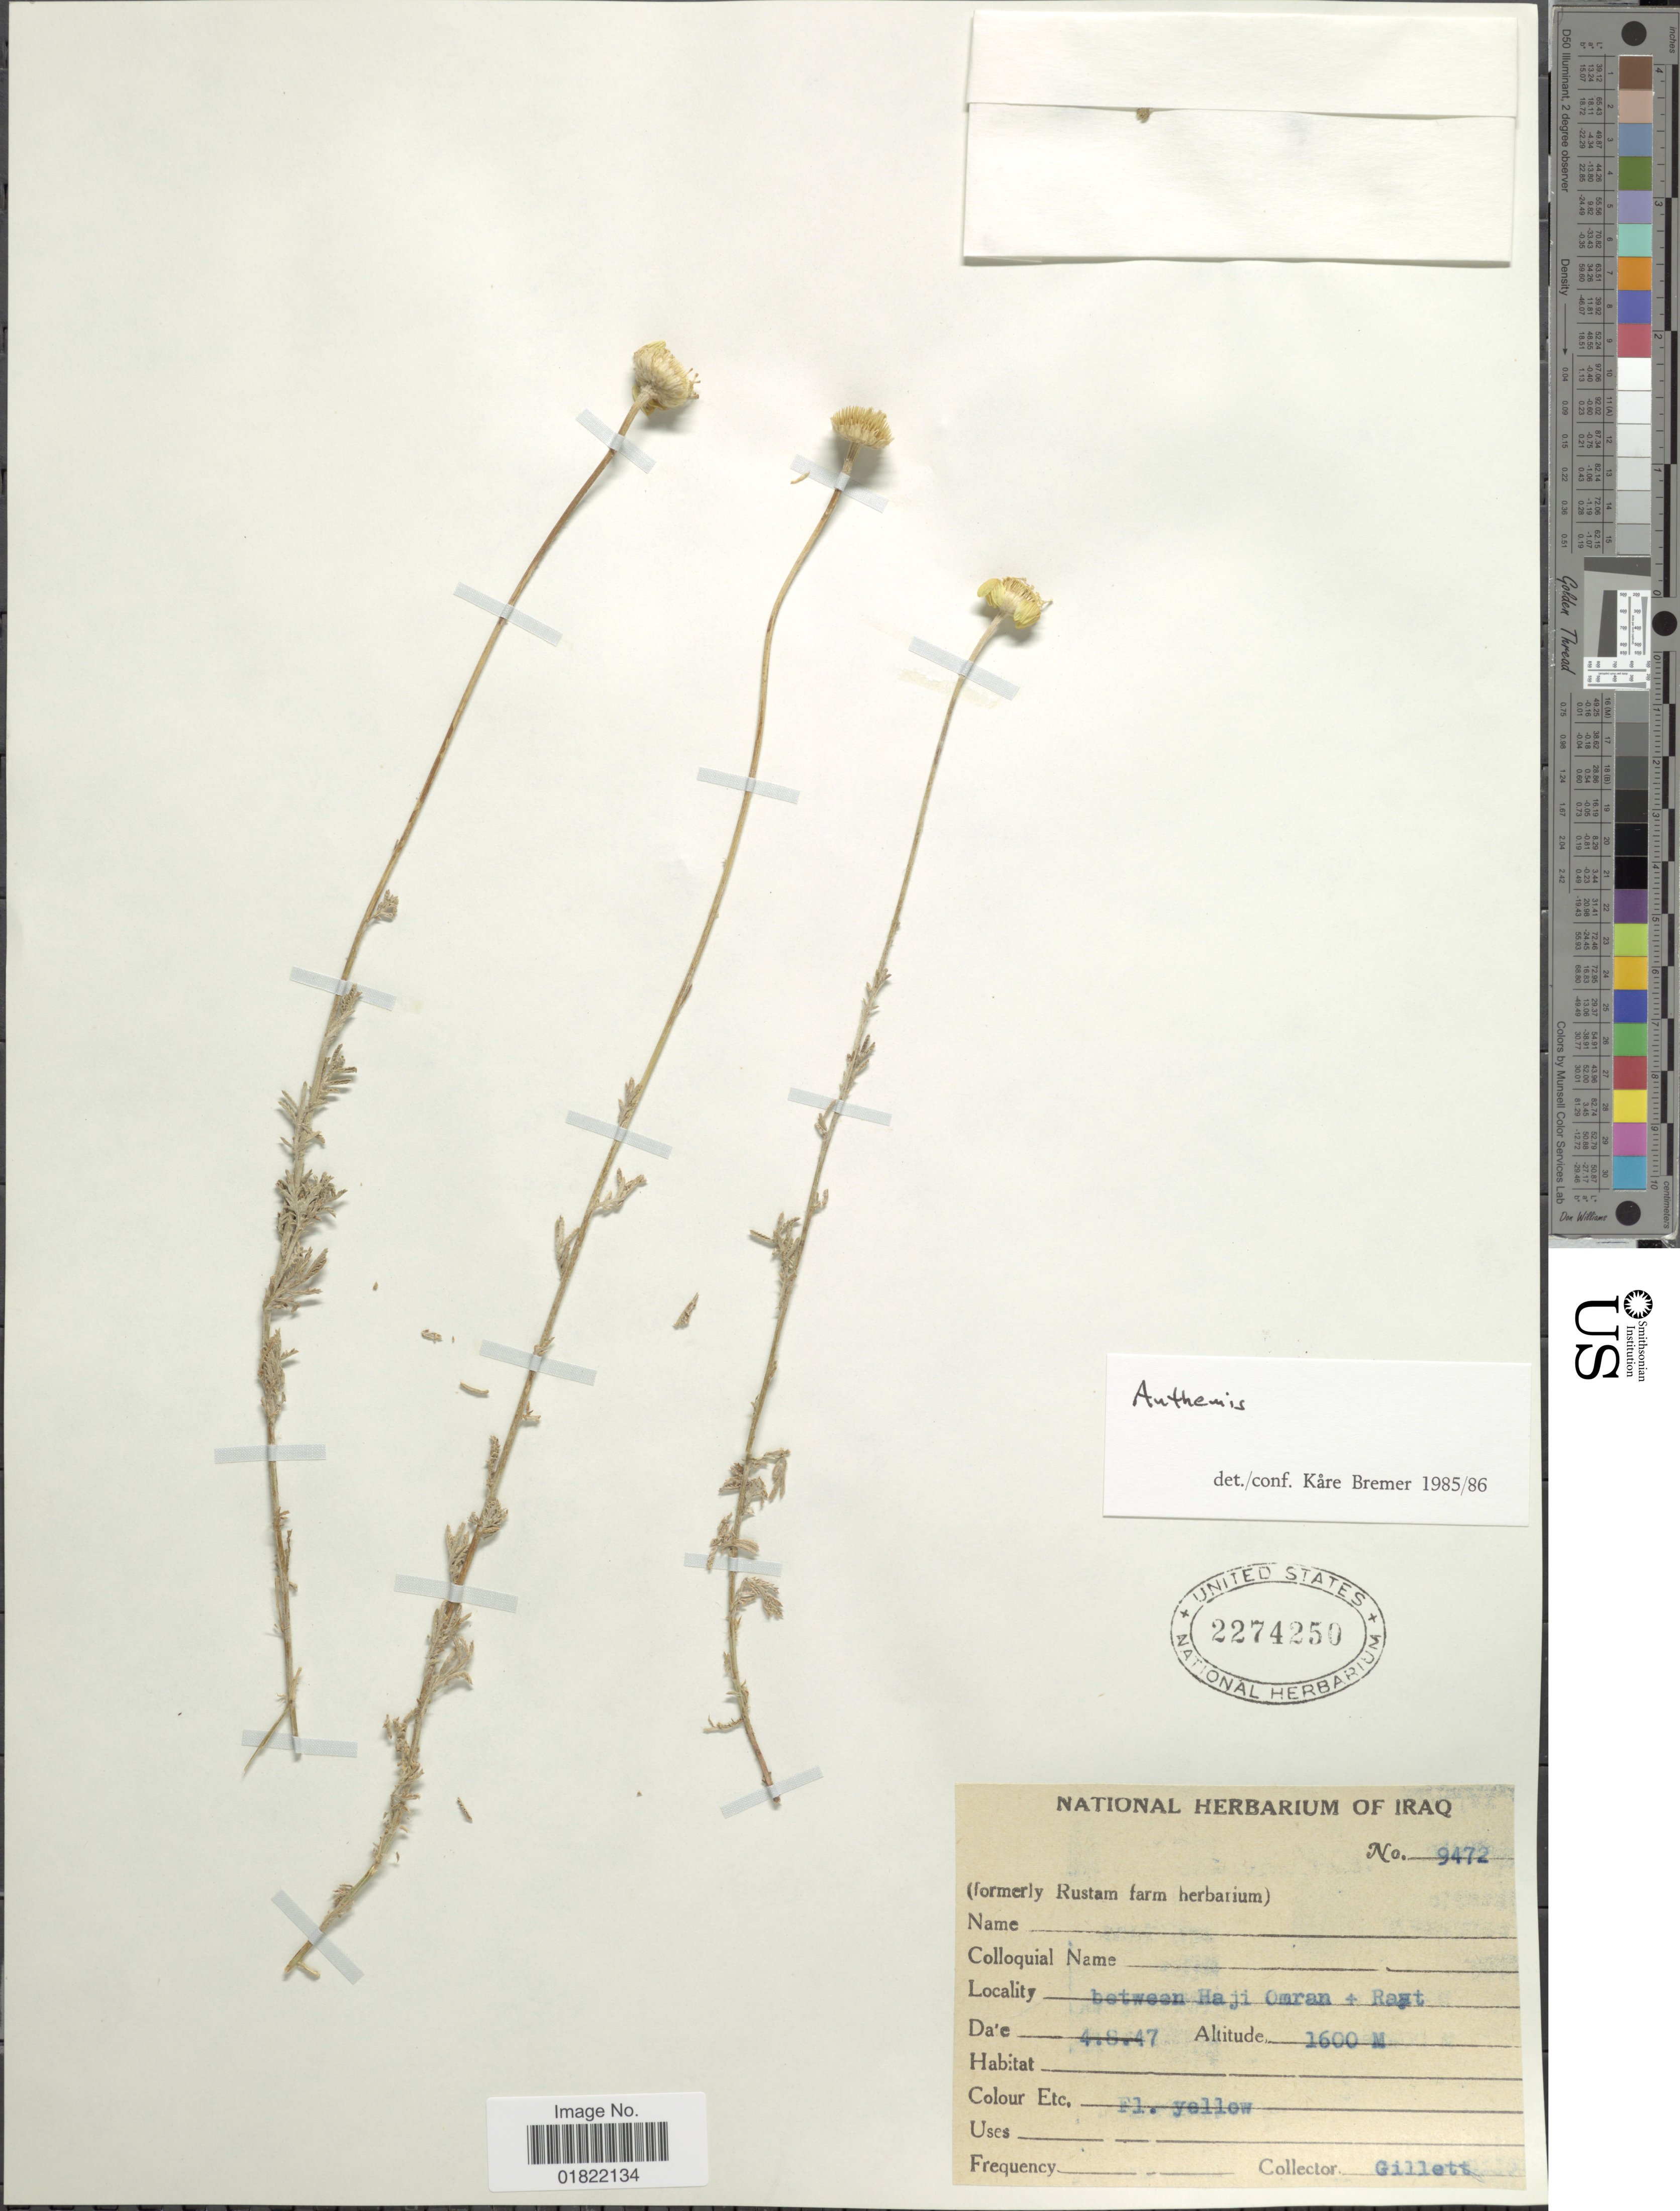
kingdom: Plantae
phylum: Tracheophyta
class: Magnoliopsida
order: Asterales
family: Asteraceae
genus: Anthemis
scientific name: Anthemis sp.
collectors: Gillett, --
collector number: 9472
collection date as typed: Transcribed d/m/y: 8/8/47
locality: Between Haji Omran + Rat [interpreted]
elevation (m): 1600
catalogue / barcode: US 2274250